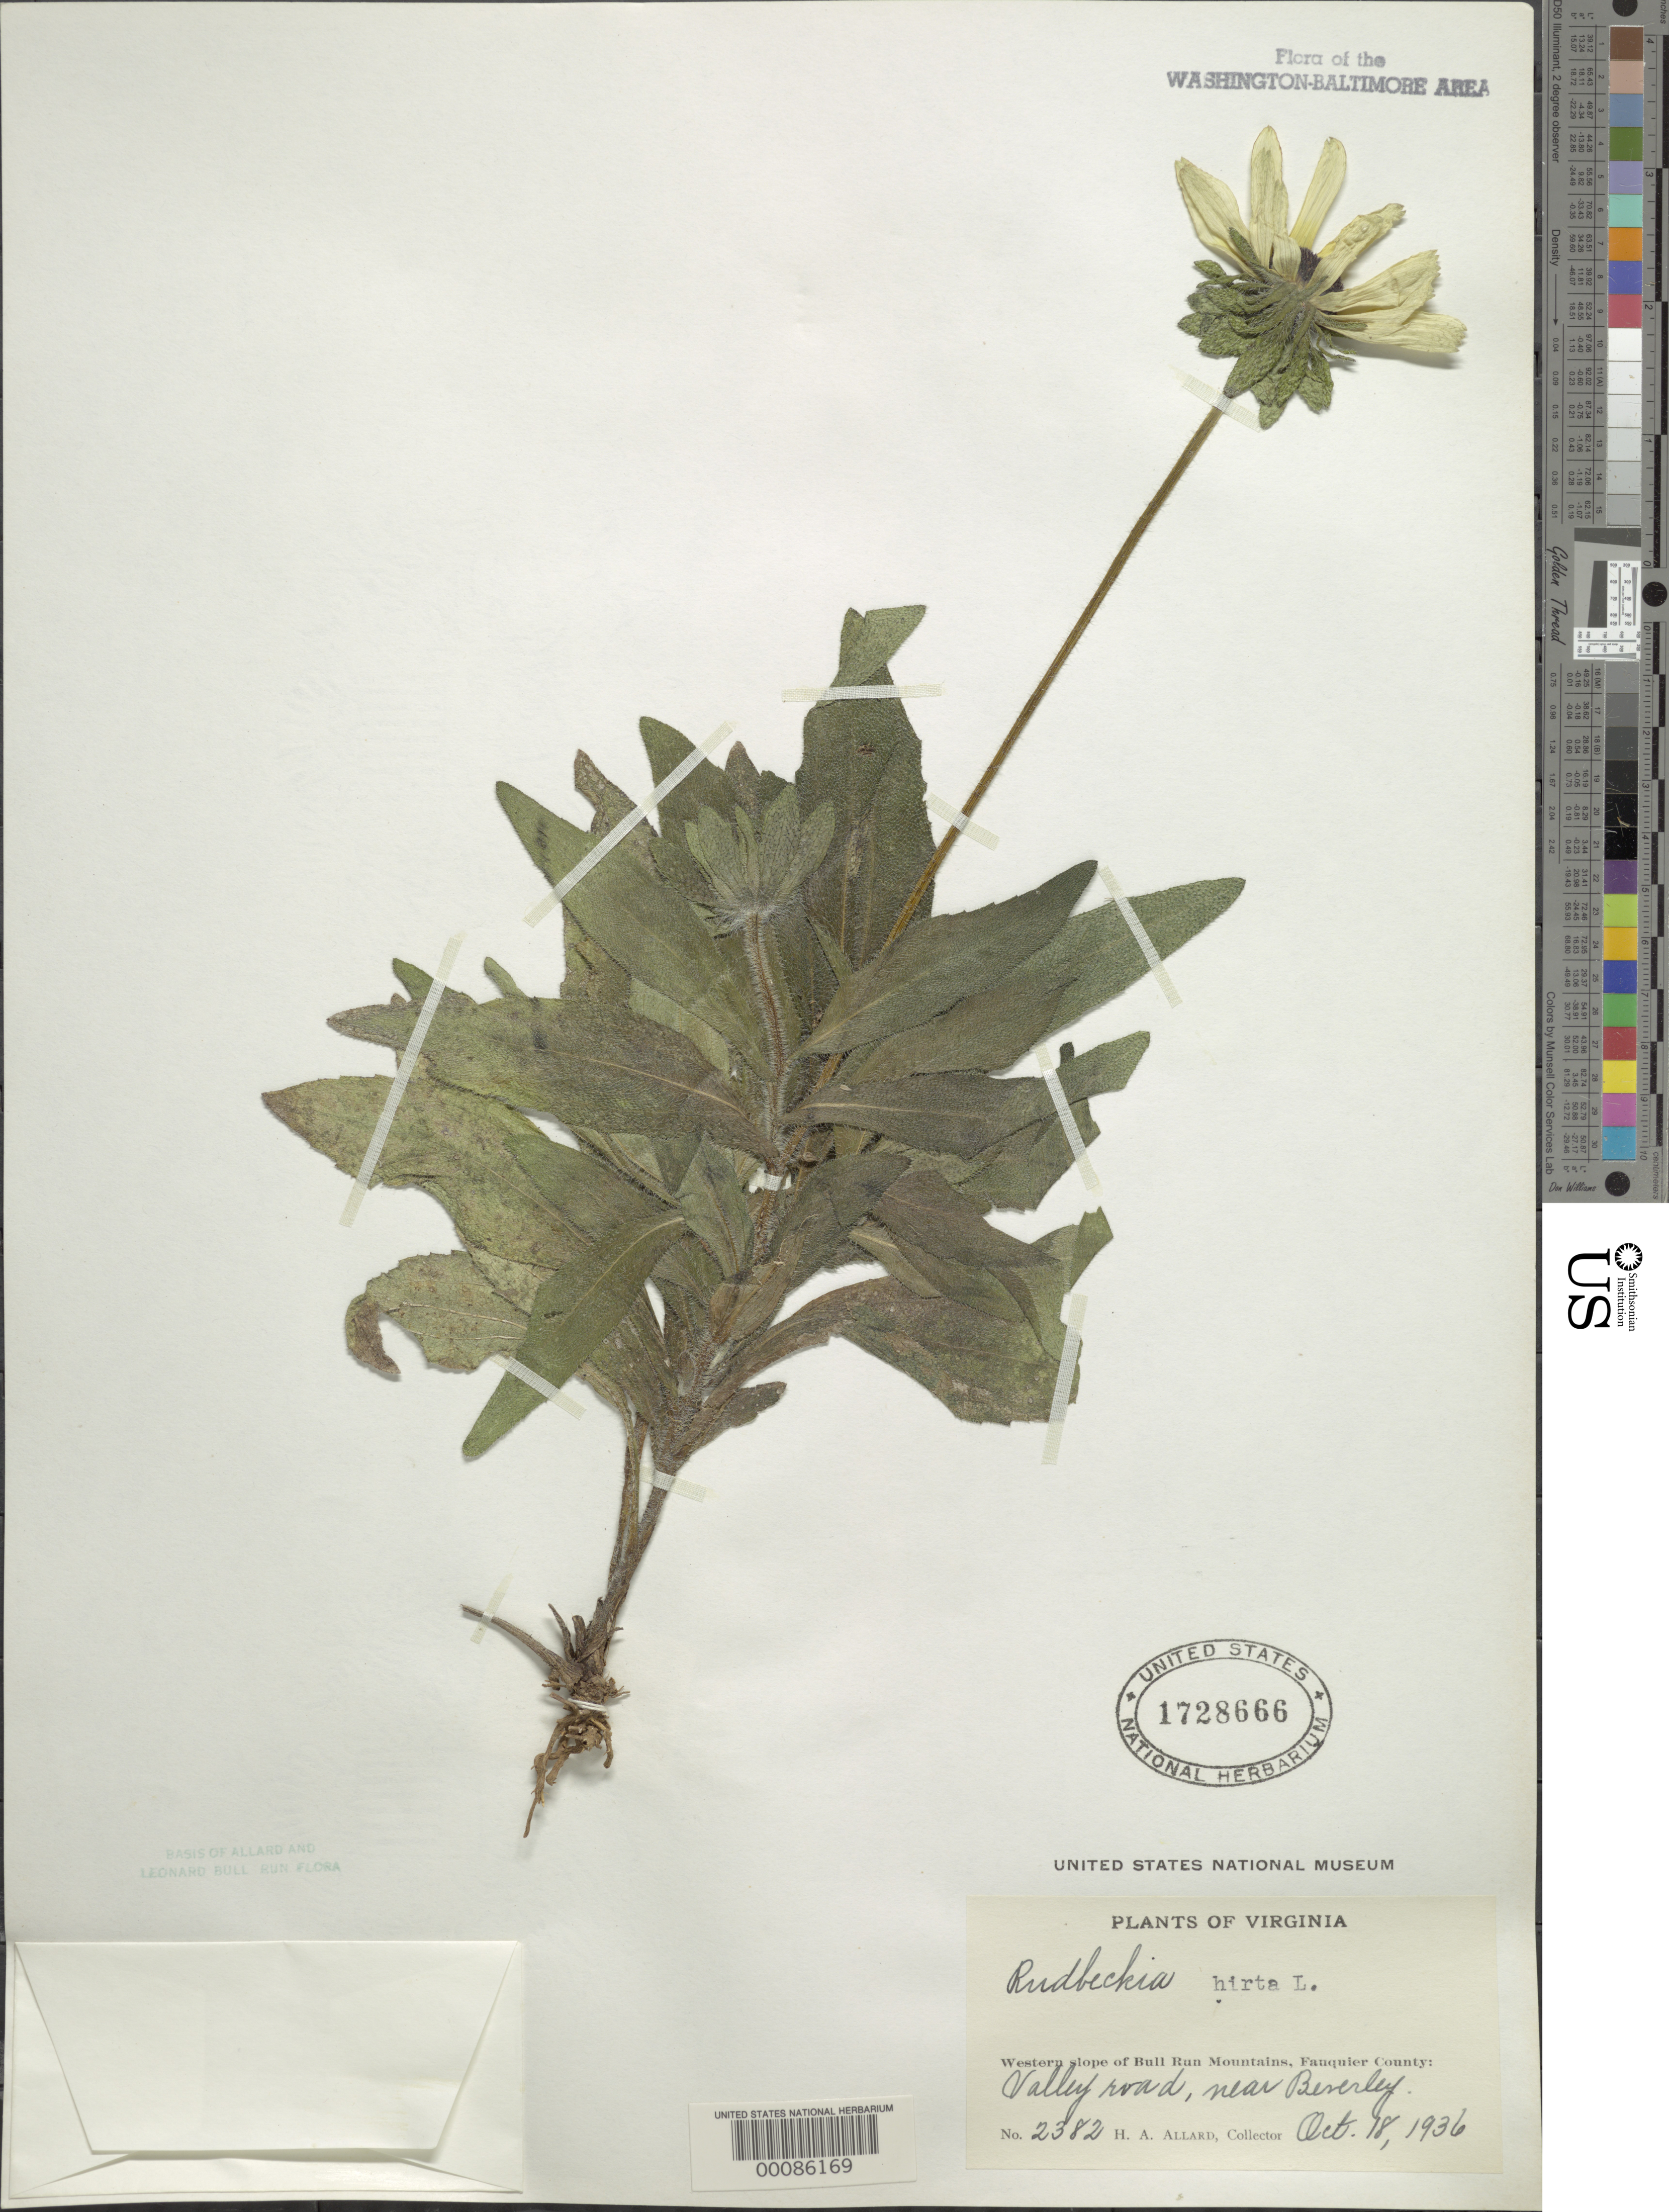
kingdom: Plantae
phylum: Tracheophyta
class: Magnoliopsida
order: Asterales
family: Asteraceae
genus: Rudbeckia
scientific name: Rudbeckia hirta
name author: L.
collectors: H. A. Allard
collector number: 2382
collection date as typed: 18 Oct 1936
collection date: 1936-10-18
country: United States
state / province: Virginia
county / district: Fauquier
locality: Near Beverley Mill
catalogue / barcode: US 1728666